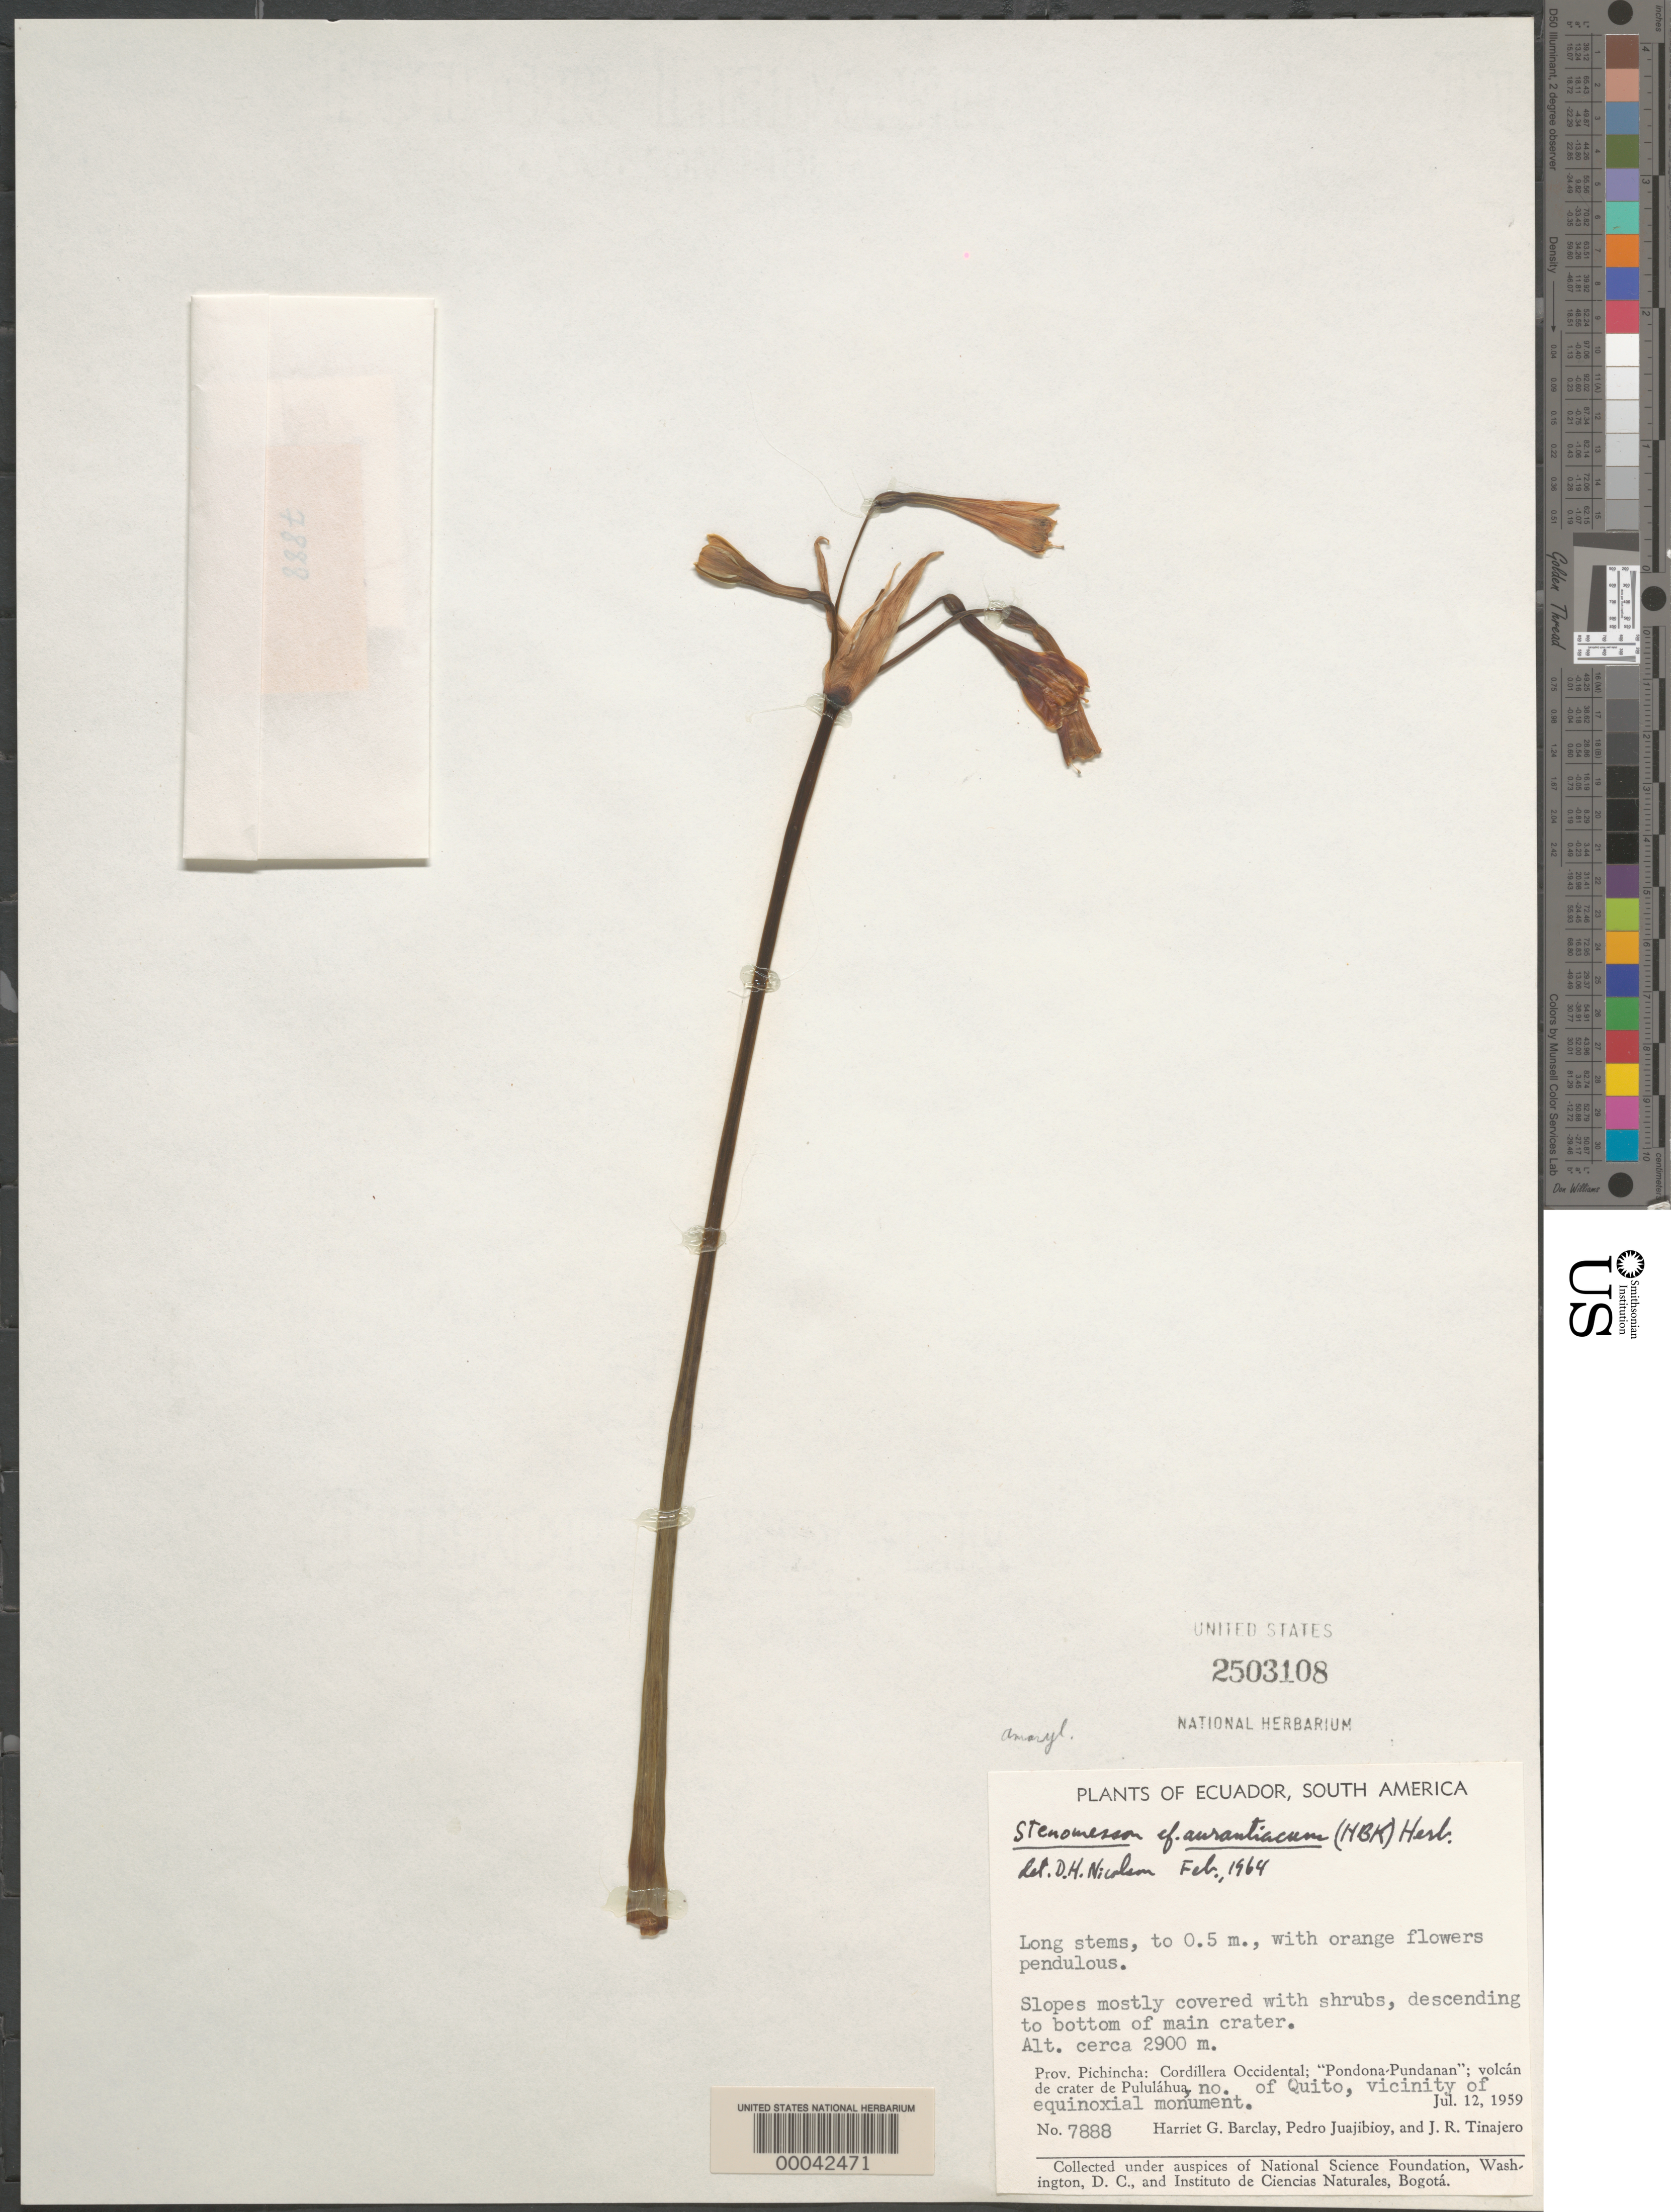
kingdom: Plantae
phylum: Tracheophyta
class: Liliopsida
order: Asparagales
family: Amaryllidaceae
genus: Stenomesson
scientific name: Stenomesson aurantiacum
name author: (Kunth) Herb.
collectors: H. G. Barclay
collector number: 7888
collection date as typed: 12 Jul 1959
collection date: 1959-07-12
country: Ecuador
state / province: Pichincha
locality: Cordillera Occidental; "Pondona-Pundanan"; Volcanic crater of Pululahua; N of Quito, vicinity of Equinoxial monument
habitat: Slopes mostly covered w/shrubs, descending to bottom of crater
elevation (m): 2900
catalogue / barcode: US 2503108